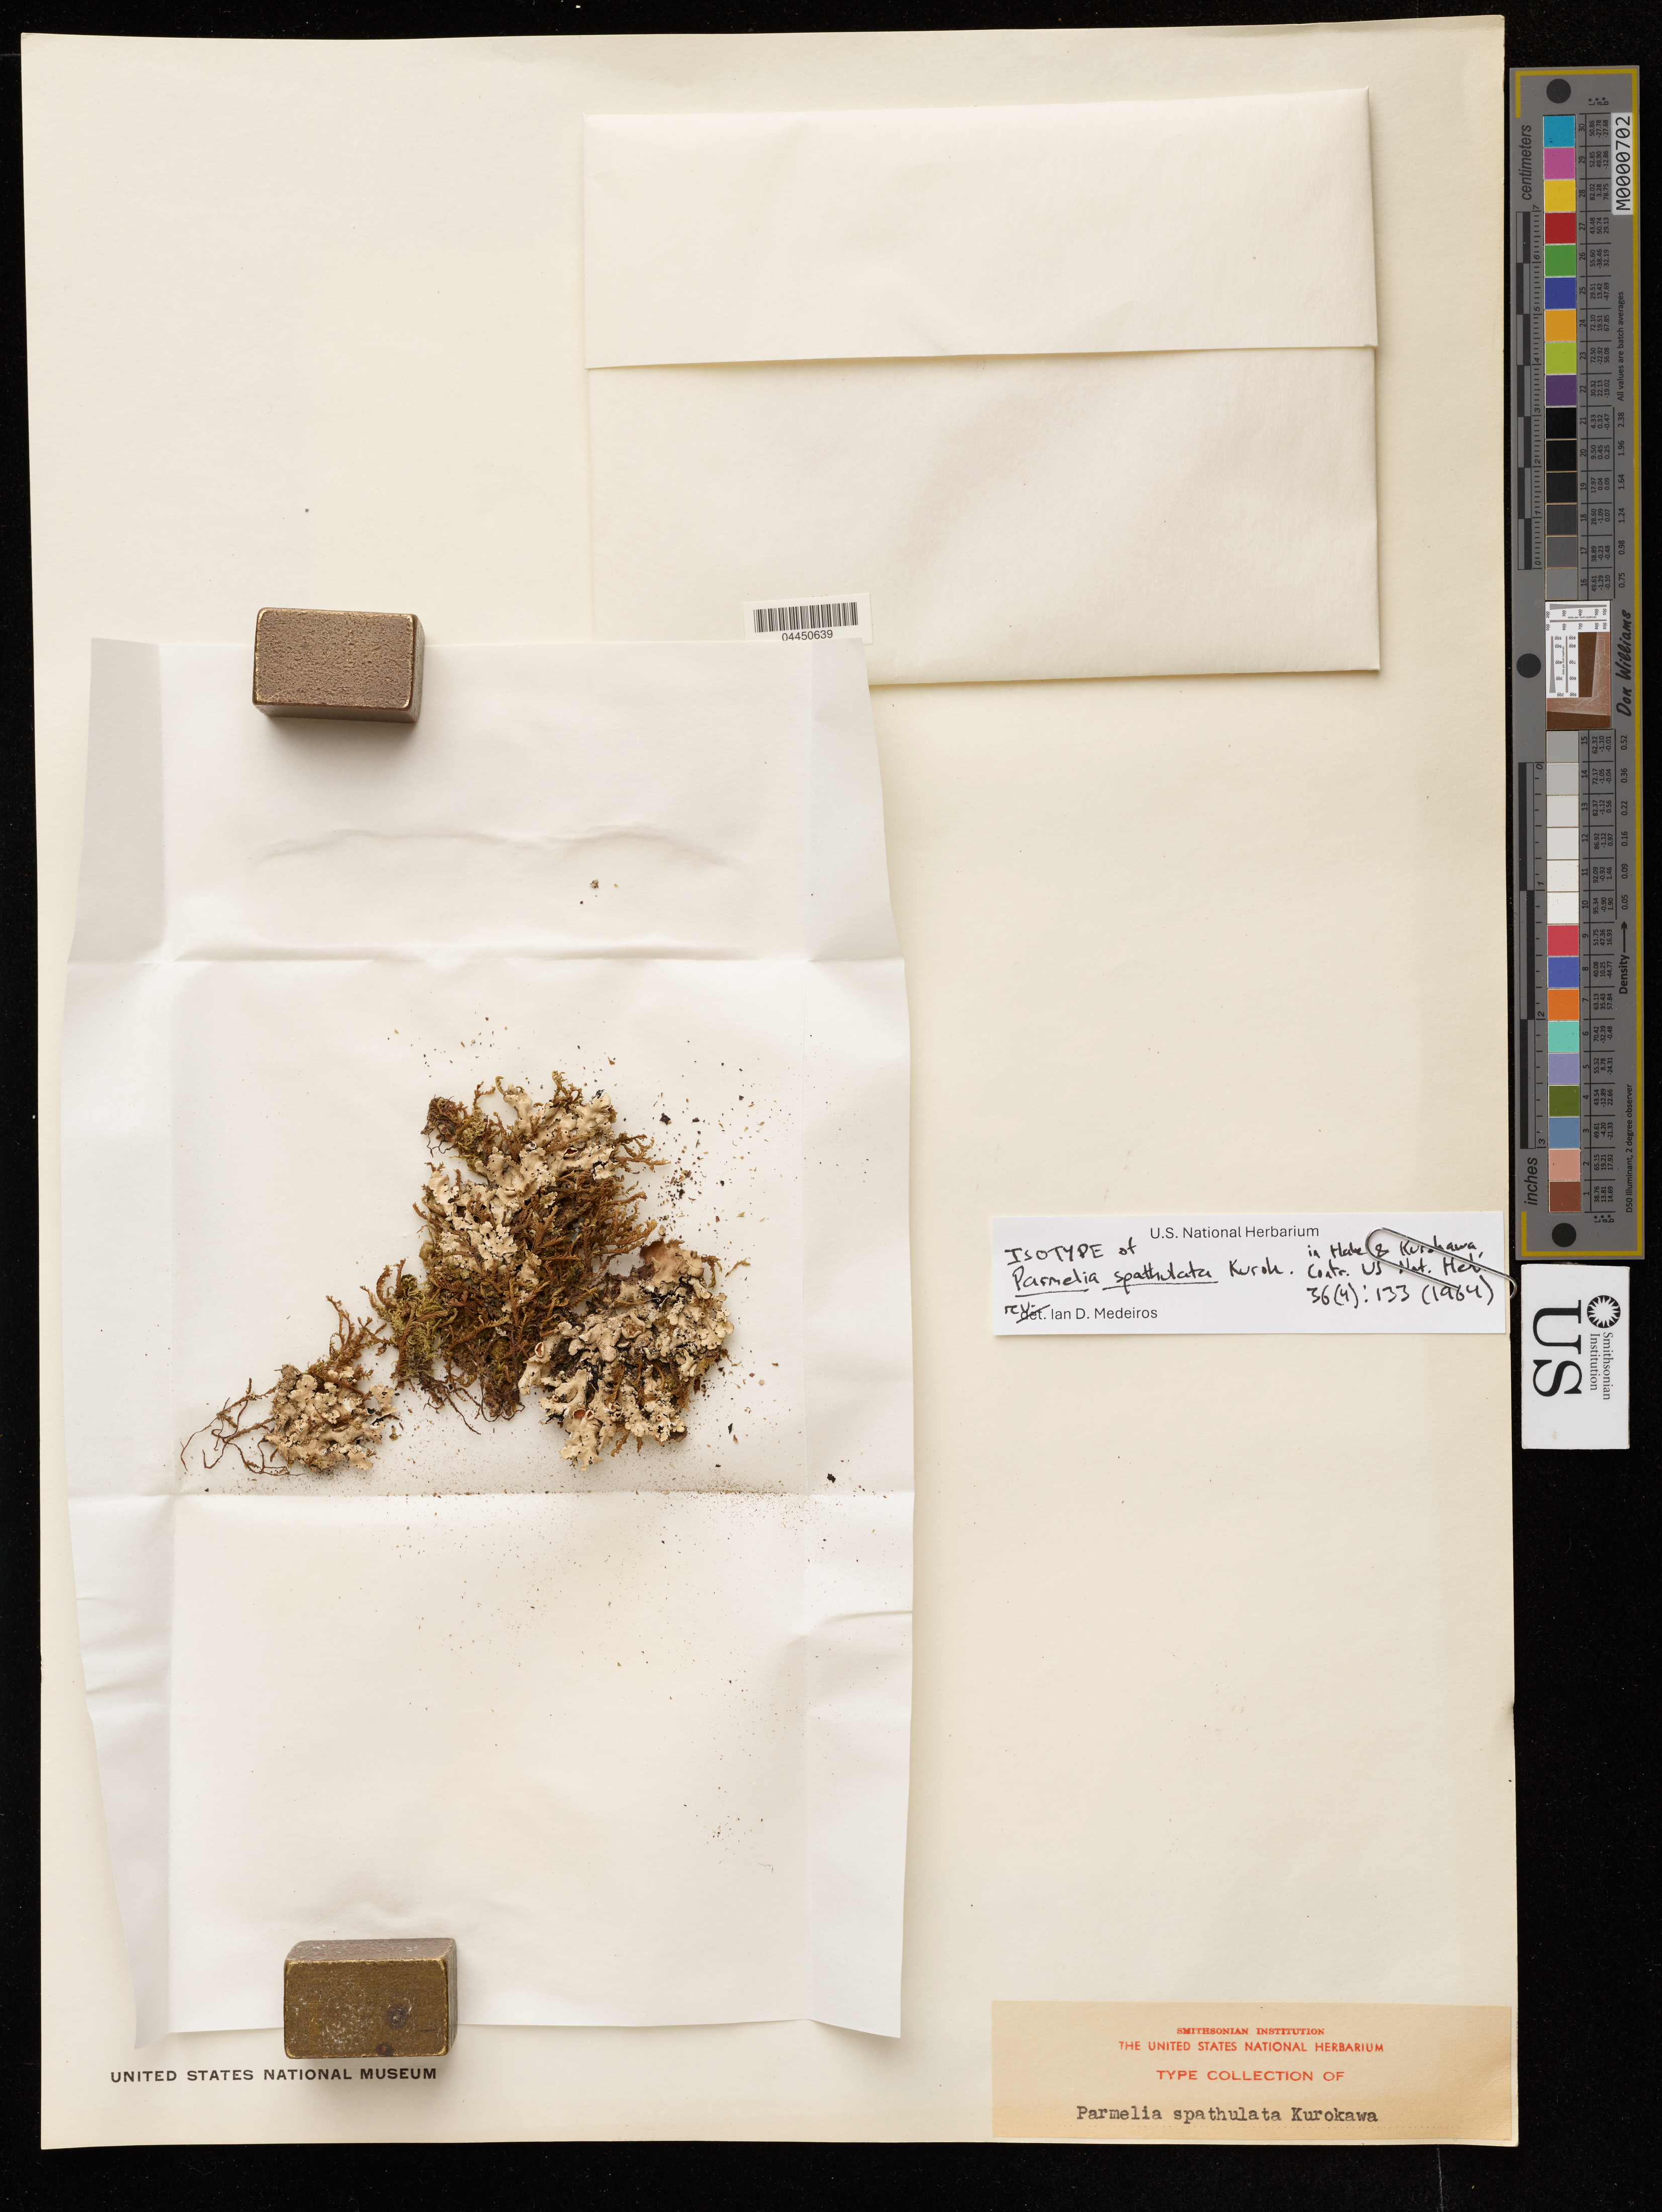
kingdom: Fungi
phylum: Ascomycota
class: Lecanoromycetes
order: Lecanorales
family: Parmeliaceae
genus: Parmelia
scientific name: Parmelia spathulata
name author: Kurok.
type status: Isotype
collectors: O. Almborn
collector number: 305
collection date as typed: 18 Jul 1953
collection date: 1953-07-18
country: South Africa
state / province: Western Cape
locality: Wynberg distr., Skeleton Gorge